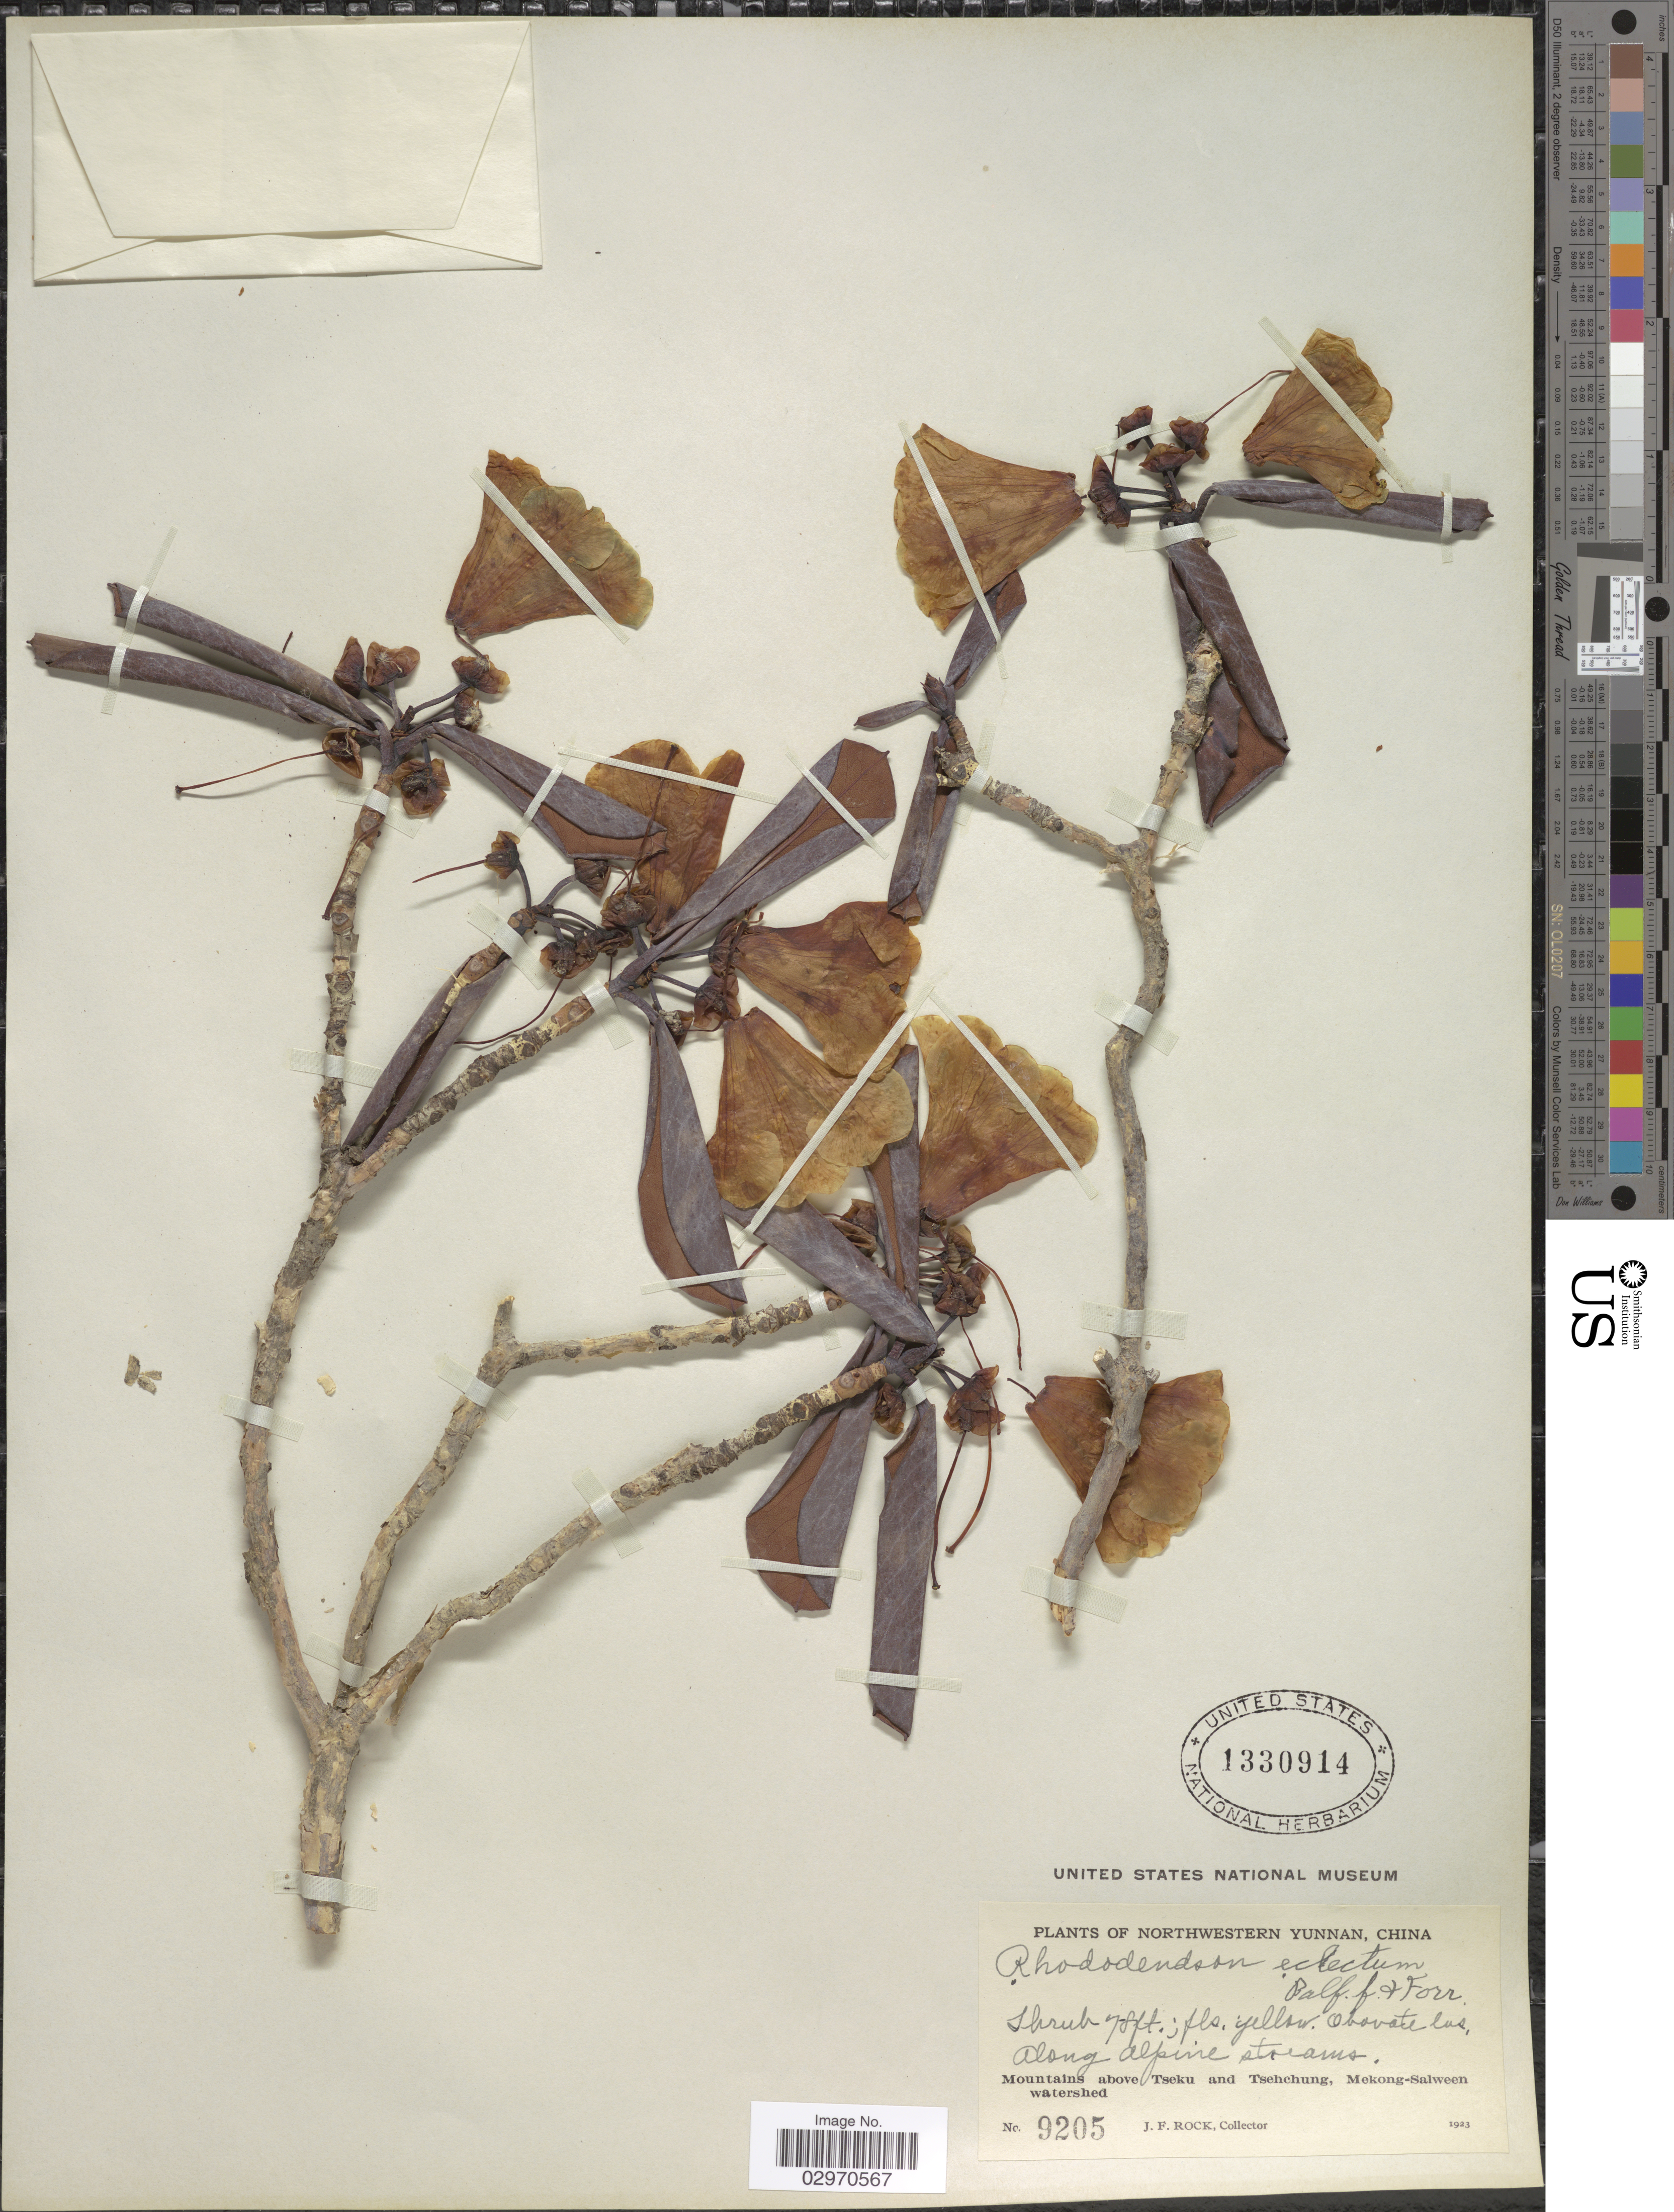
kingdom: Plantae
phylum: Tracheophyta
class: Magnoliopsida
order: Ericales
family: Ericaceae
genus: Rhododendron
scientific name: Rhododendron eclecteum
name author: Balf. f. & Forrest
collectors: J. Rock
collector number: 9205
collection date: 1923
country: China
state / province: Yunnan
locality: Northwestern Yunnan. Along alpine streams. Mountains above Tseku and Tsehchung, Mekong-Salween watershed.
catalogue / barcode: US 1330914